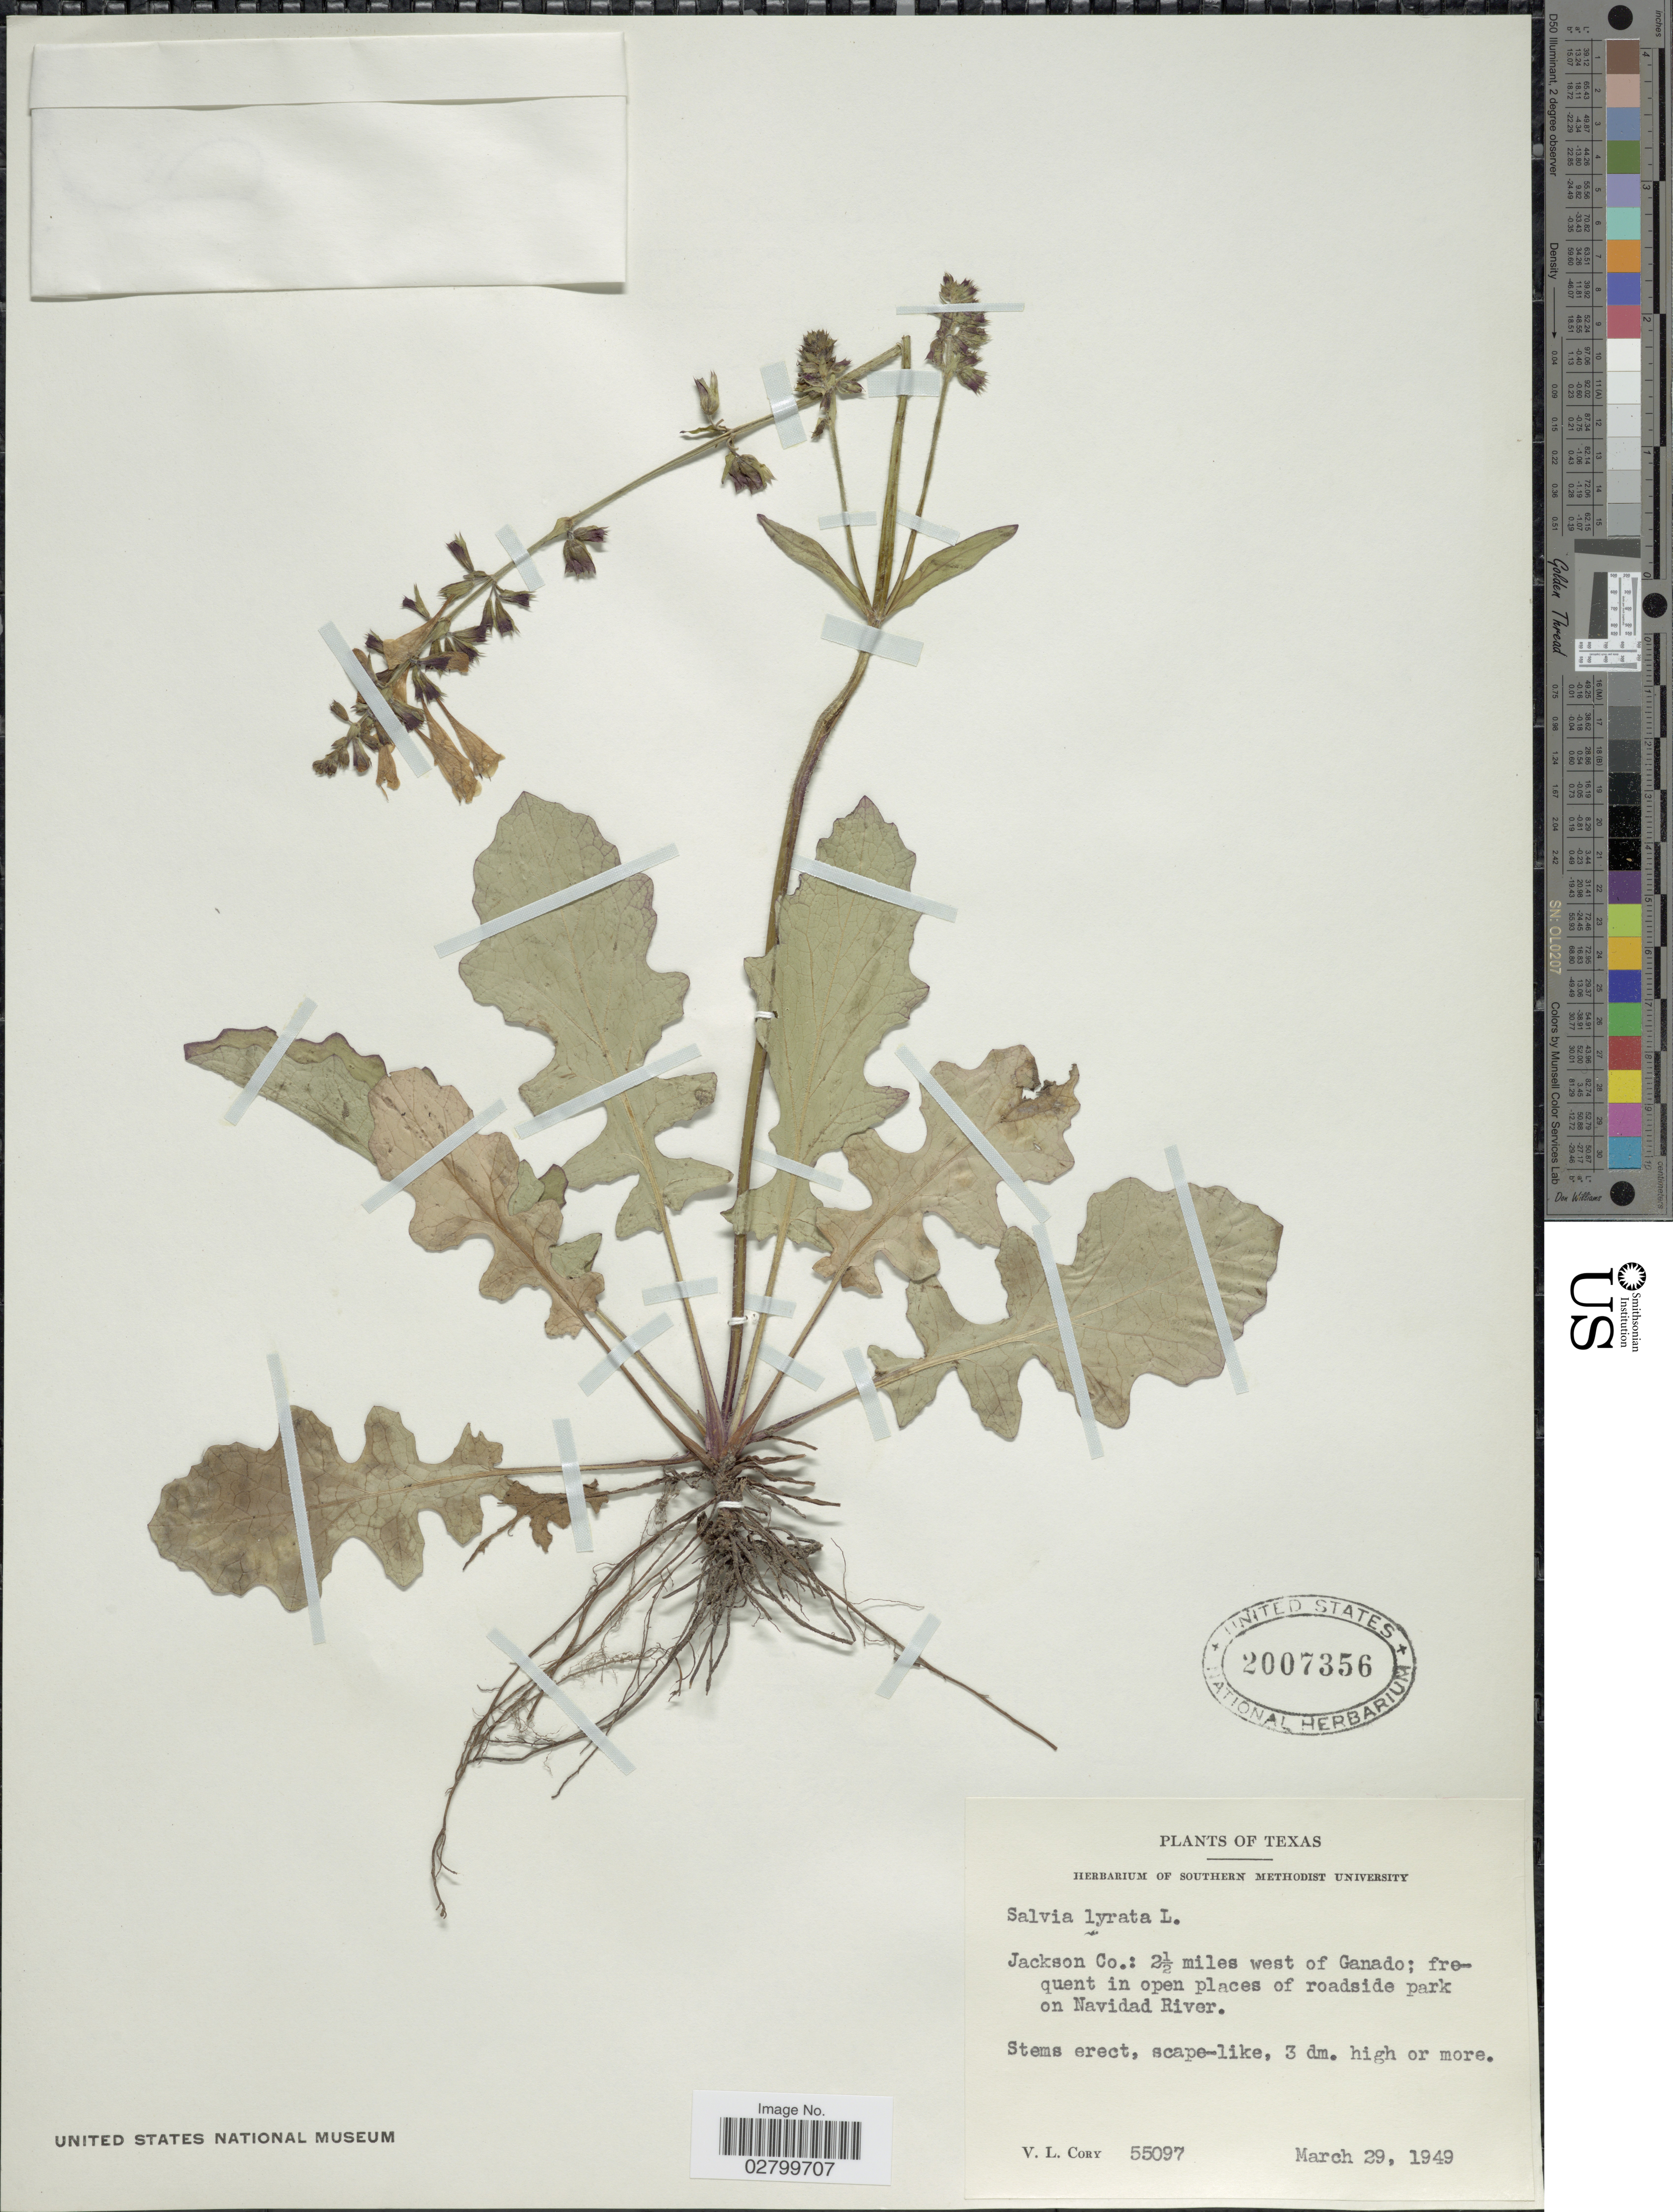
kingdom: Plantae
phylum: Tracheophyta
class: Magnoliopsida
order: Lamiales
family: Lamiaceae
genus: Salvia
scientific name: Salvia lyrata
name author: L.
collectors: V. Cory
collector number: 55097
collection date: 1949-03-29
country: United States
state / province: Texas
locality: Jackson Co.: 2½ miles west of Ganado; frequent in open places of roadside park on Navidad River.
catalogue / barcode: US 2007356